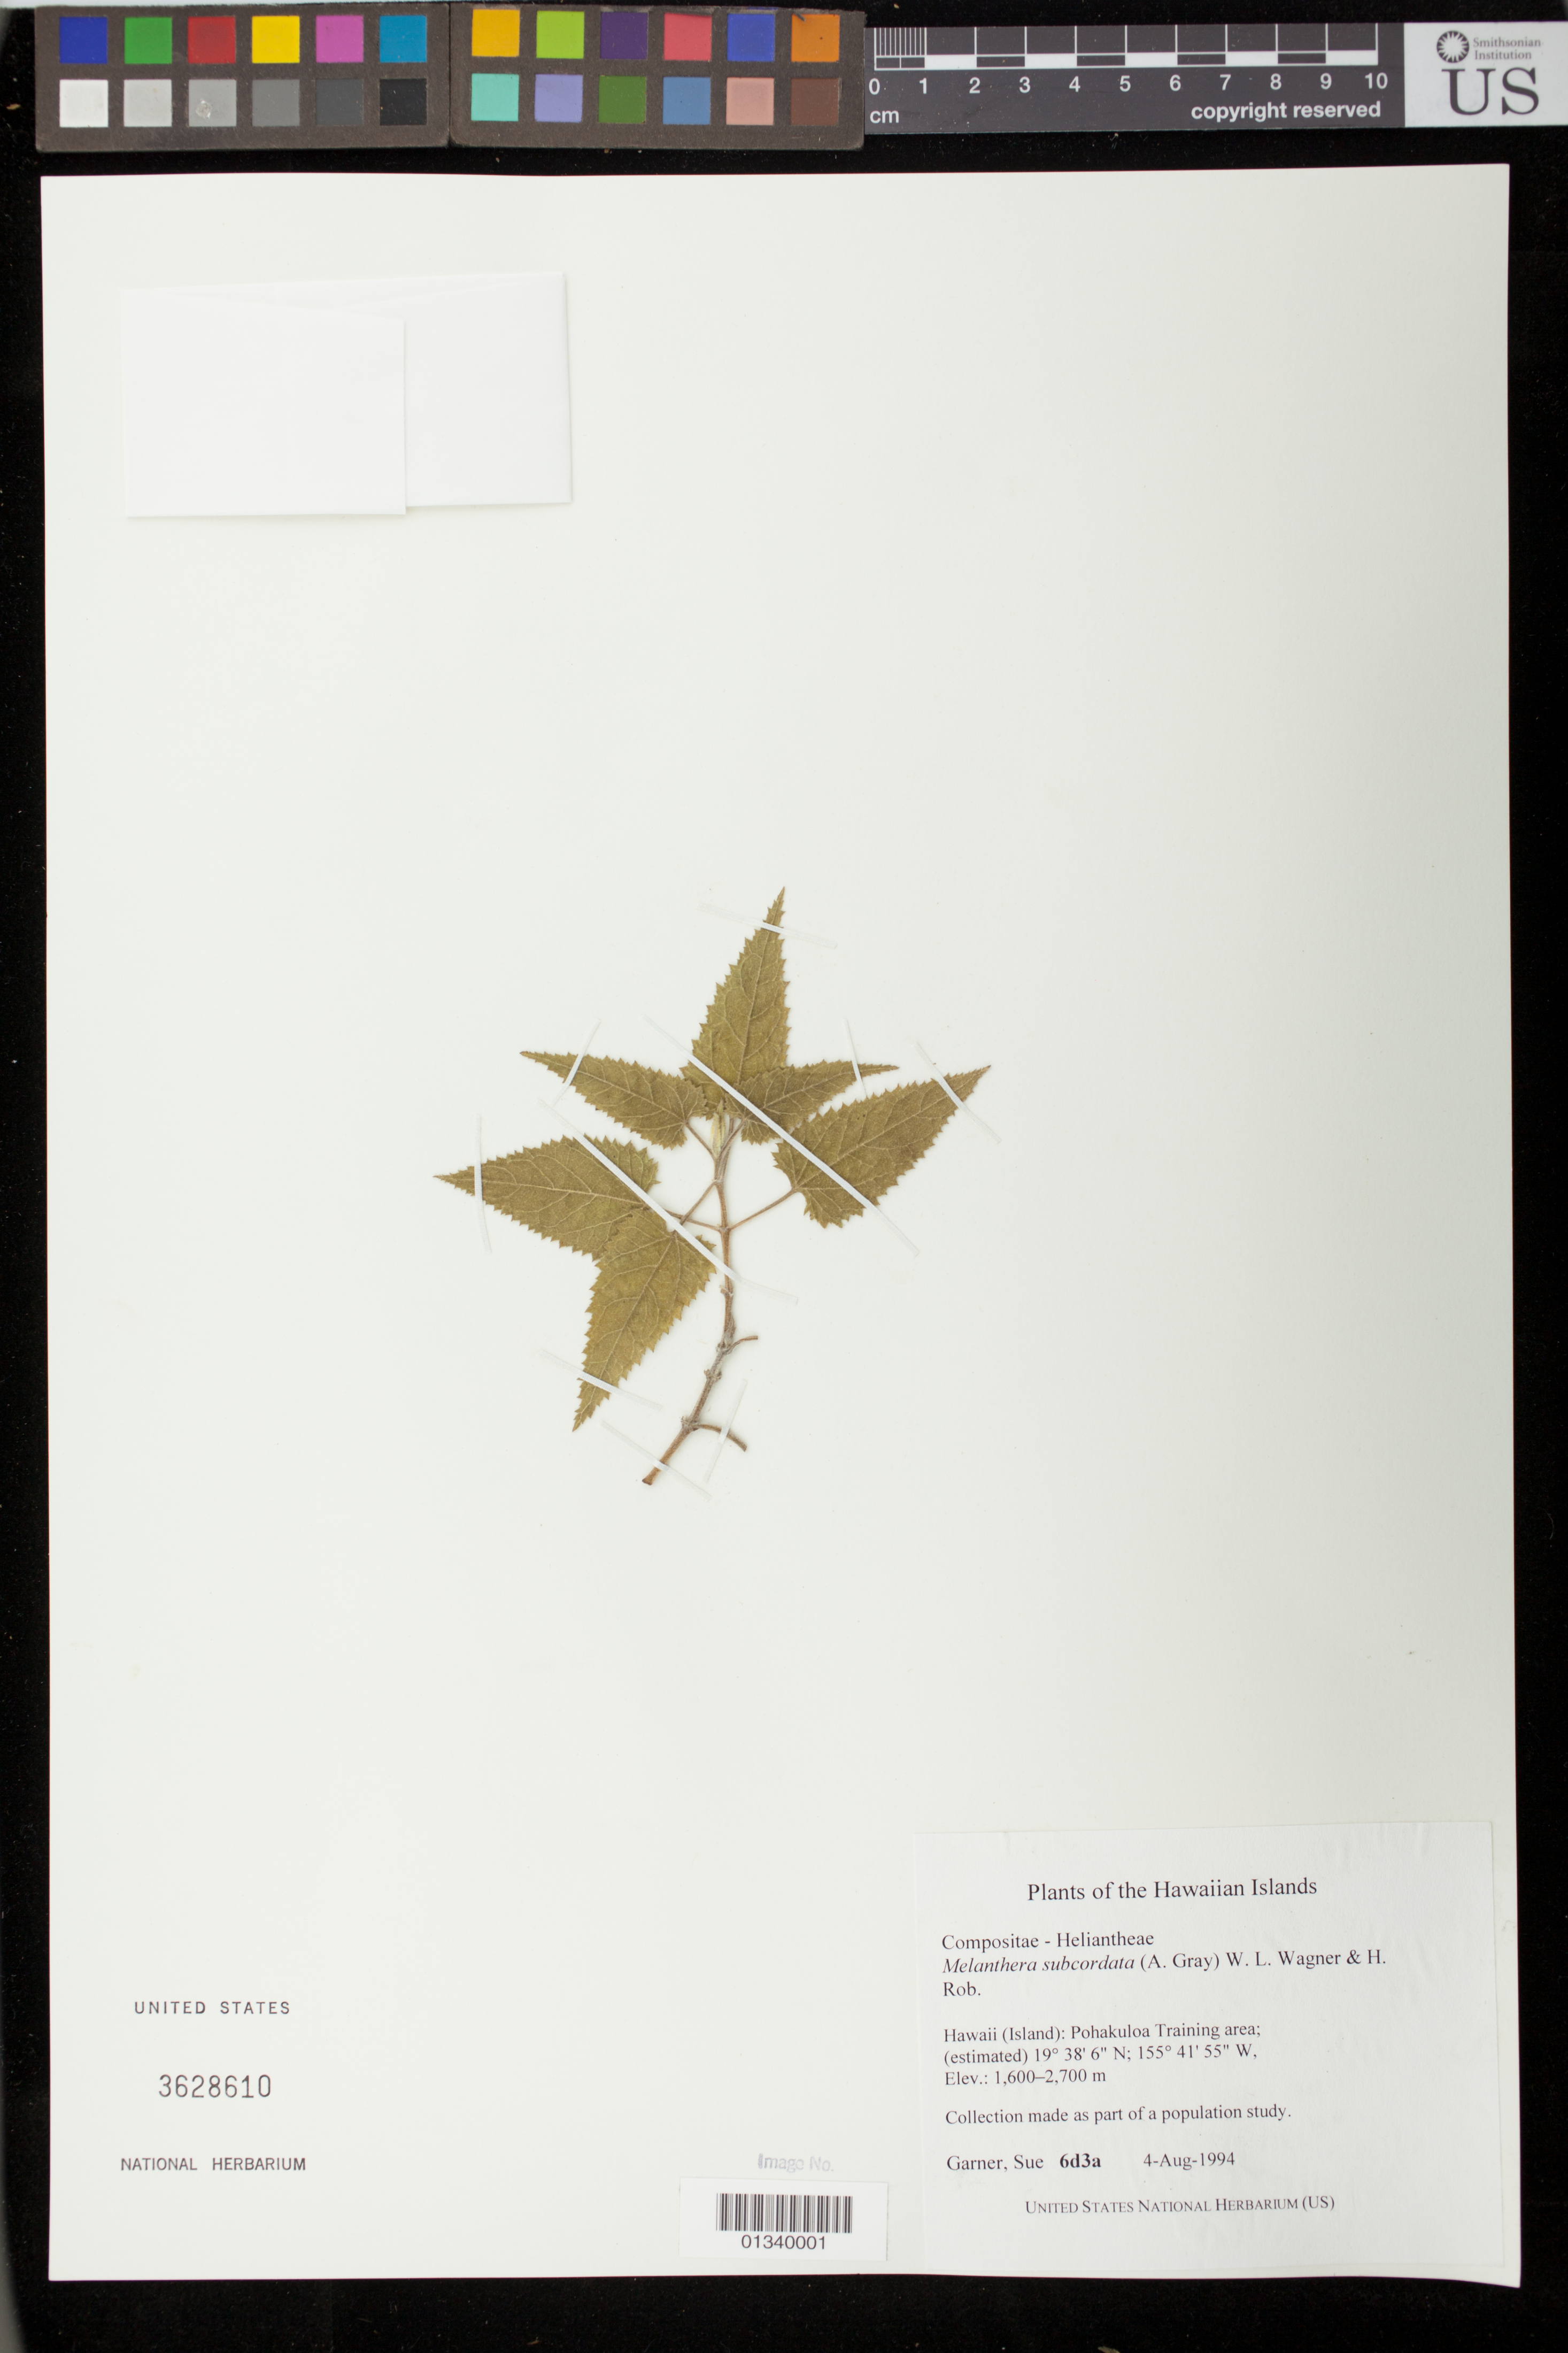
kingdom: Plantae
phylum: Tracheophyta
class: Magnoliopsida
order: Asterales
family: Asteraceae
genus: Wollastonia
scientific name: Wollastonia subcordata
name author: (A. Gray) Orchard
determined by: Wagner, W. L., (BOT), Smithsonian Institution - National Museum of Natural History (UNITED STATES)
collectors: S. Garner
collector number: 6d3a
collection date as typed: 4 August 1994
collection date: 1994-08-04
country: United States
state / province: Hawaii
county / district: Hawaii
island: Hawaii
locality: Pohakuloa Training area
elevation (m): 1600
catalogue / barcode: US 3628610